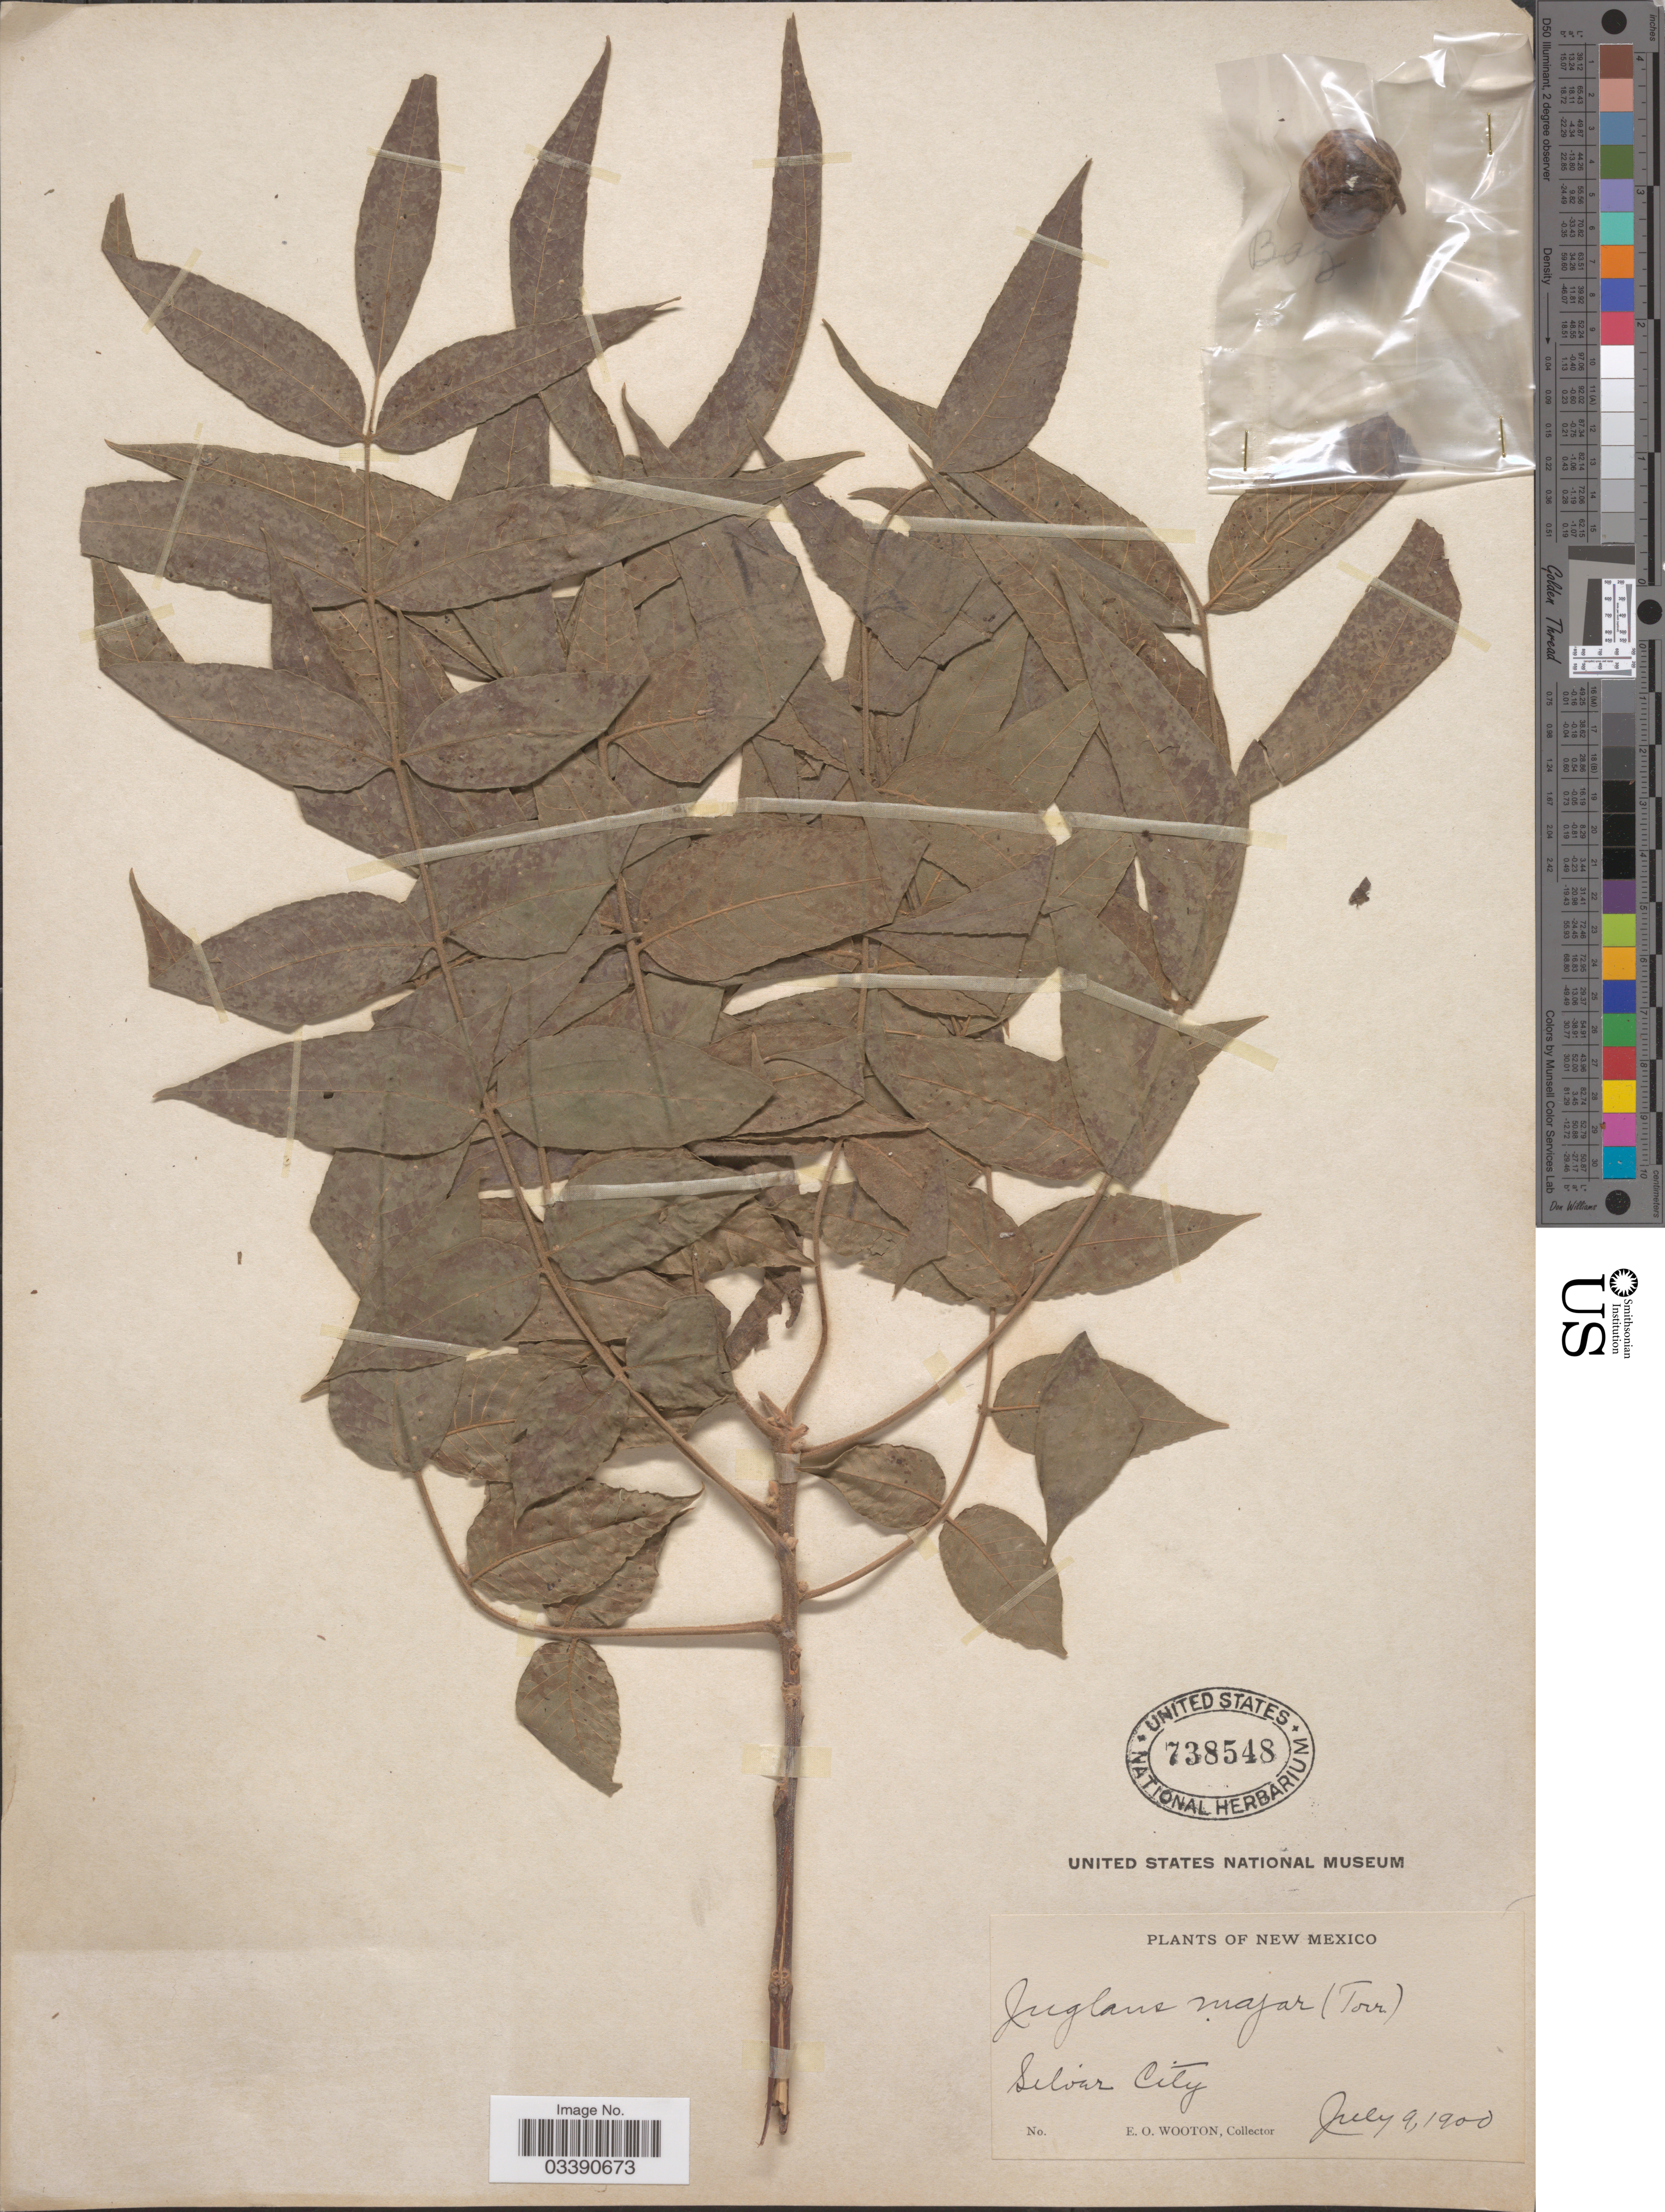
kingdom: Plantae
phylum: Tracheophyta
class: Magnoliopsida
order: Fagales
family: Juglandaceae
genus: Juglans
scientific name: Juglans major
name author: (Torr.) A. Heller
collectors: E. O. Wooton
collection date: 1900-07-09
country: United States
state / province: New Mexico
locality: Silver City.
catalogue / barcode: US 738548